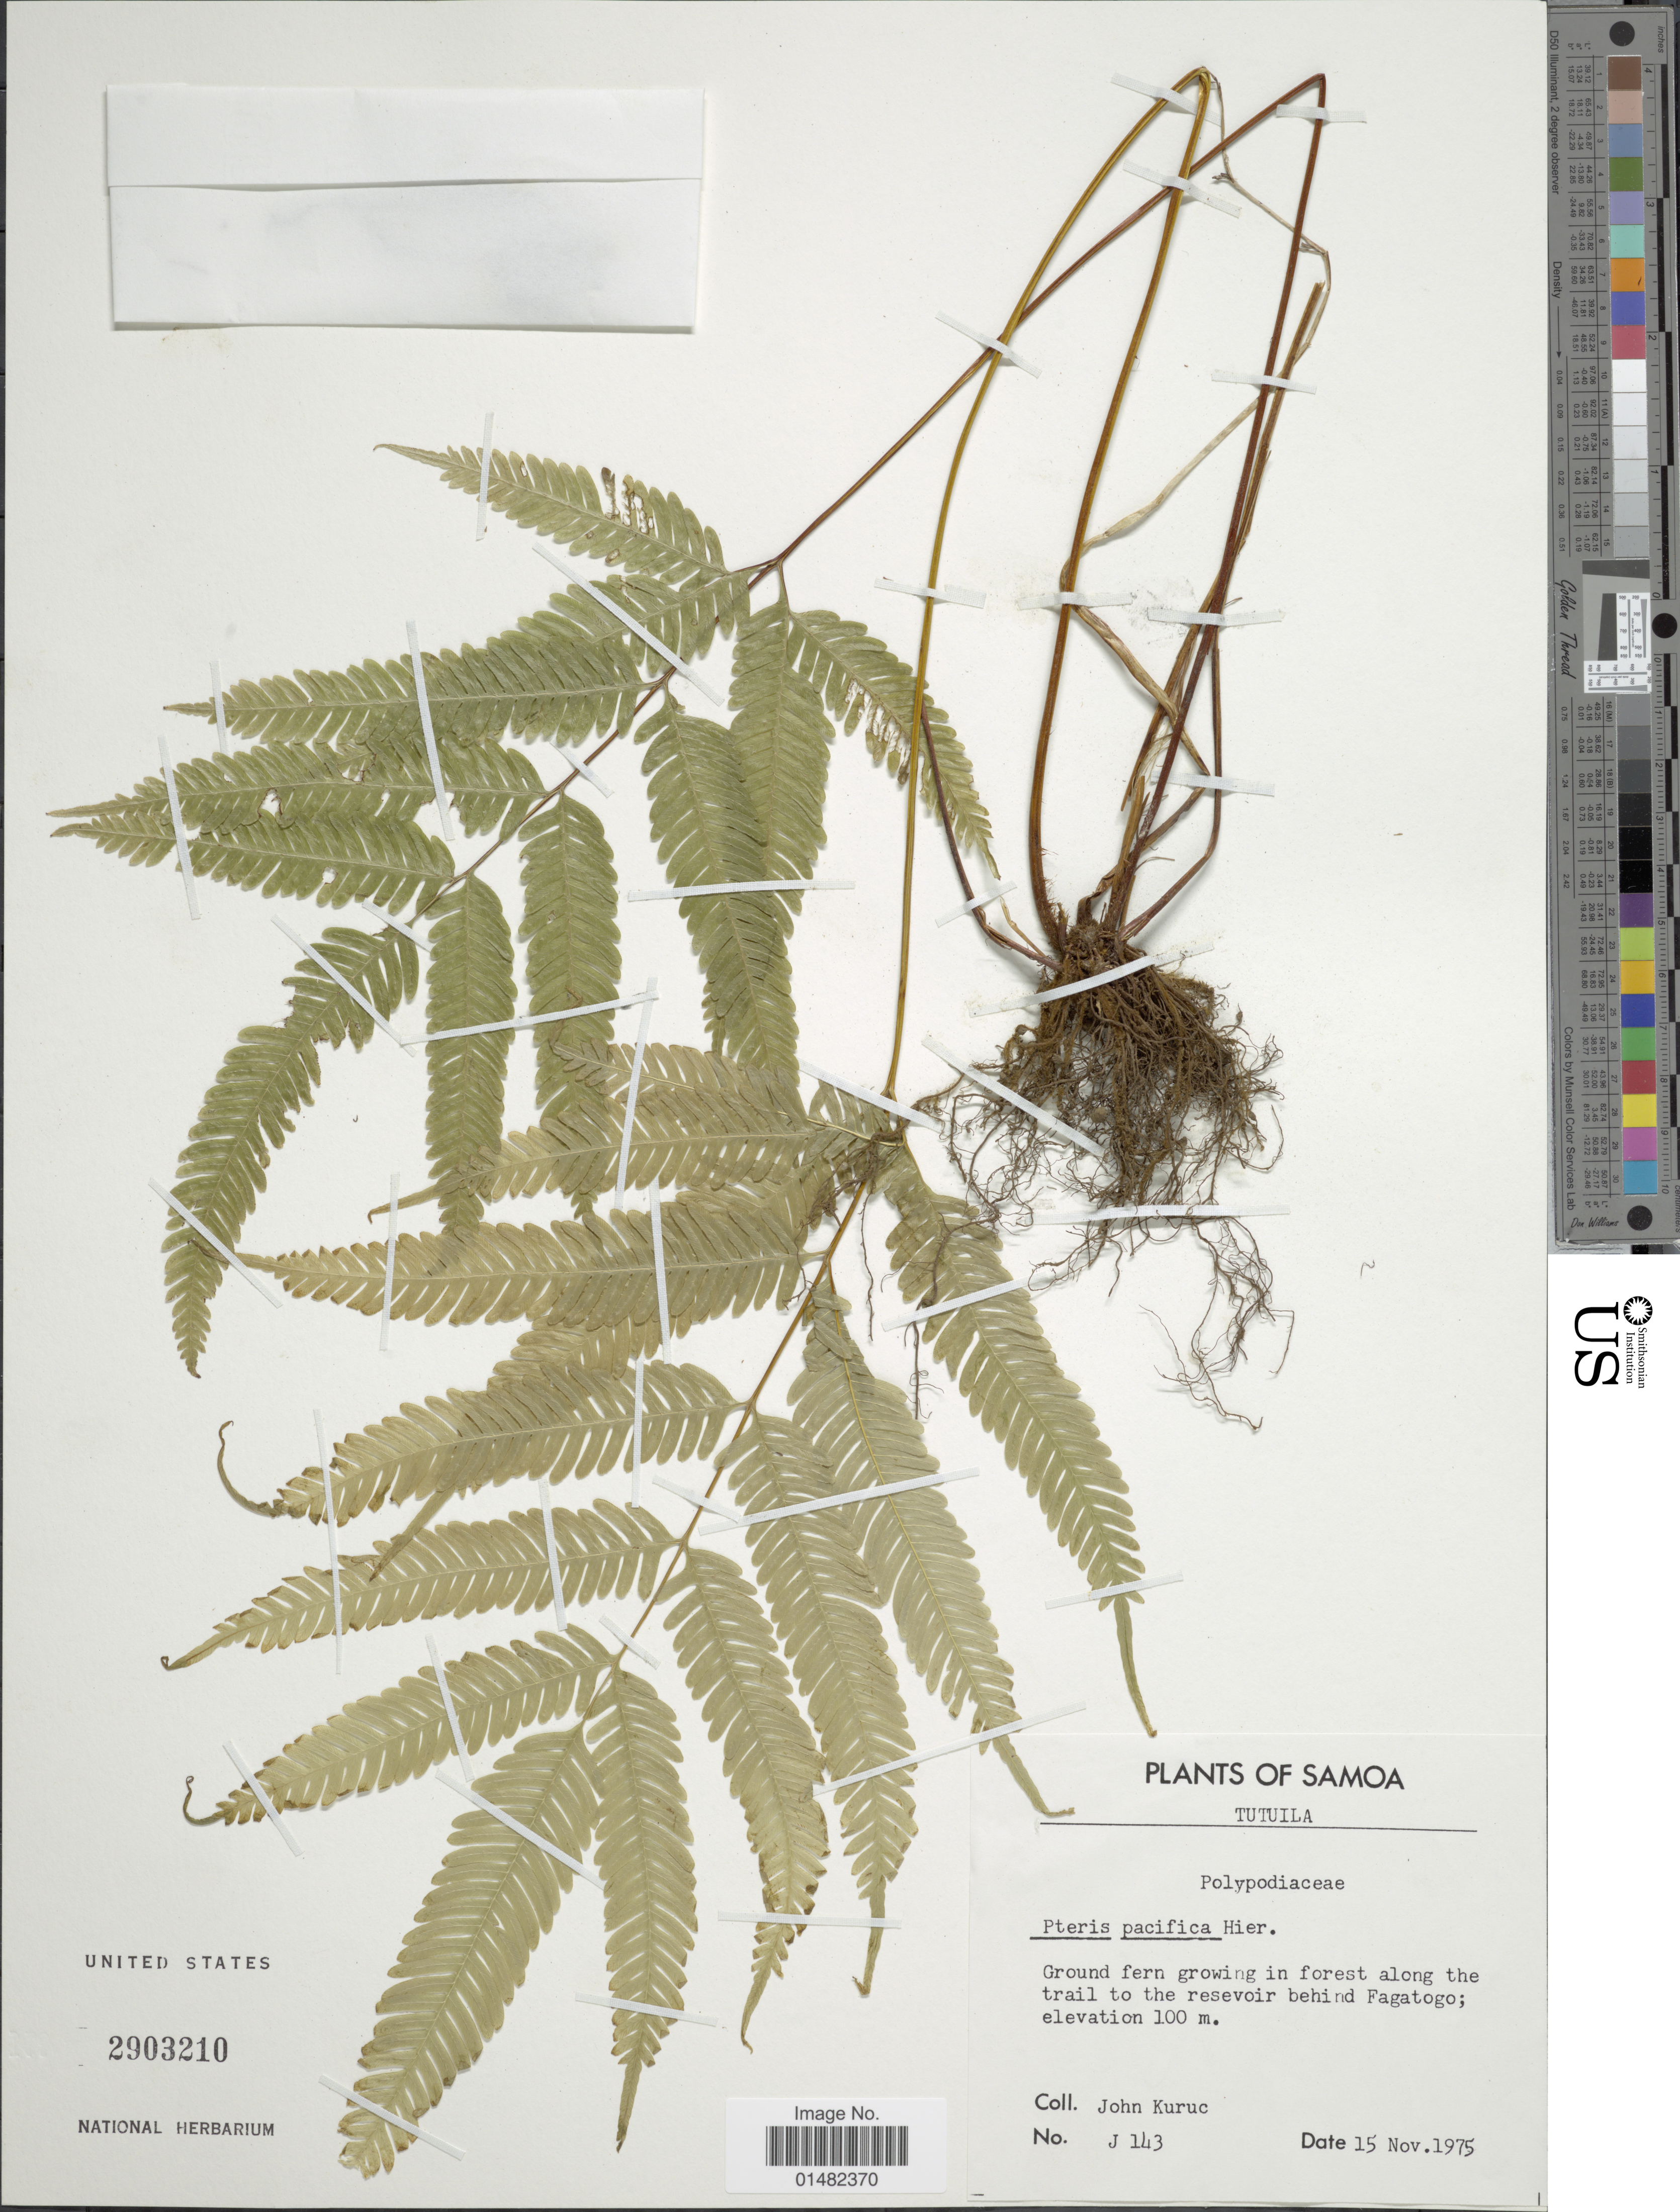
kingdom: Plantae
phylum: Tracheophyta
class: Polypodiopsida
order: Polypodiales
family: Pteridaceae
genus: Pteris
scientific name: Pteris pacifica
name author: Hieron.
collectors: J. Kuruc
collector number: J143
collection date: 1975-11-15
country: American Samoa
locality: Tutuila. Ground fern growing in forest along the trail to the reservoir behind Fagatogo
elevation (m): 100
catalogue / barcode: US 2903210